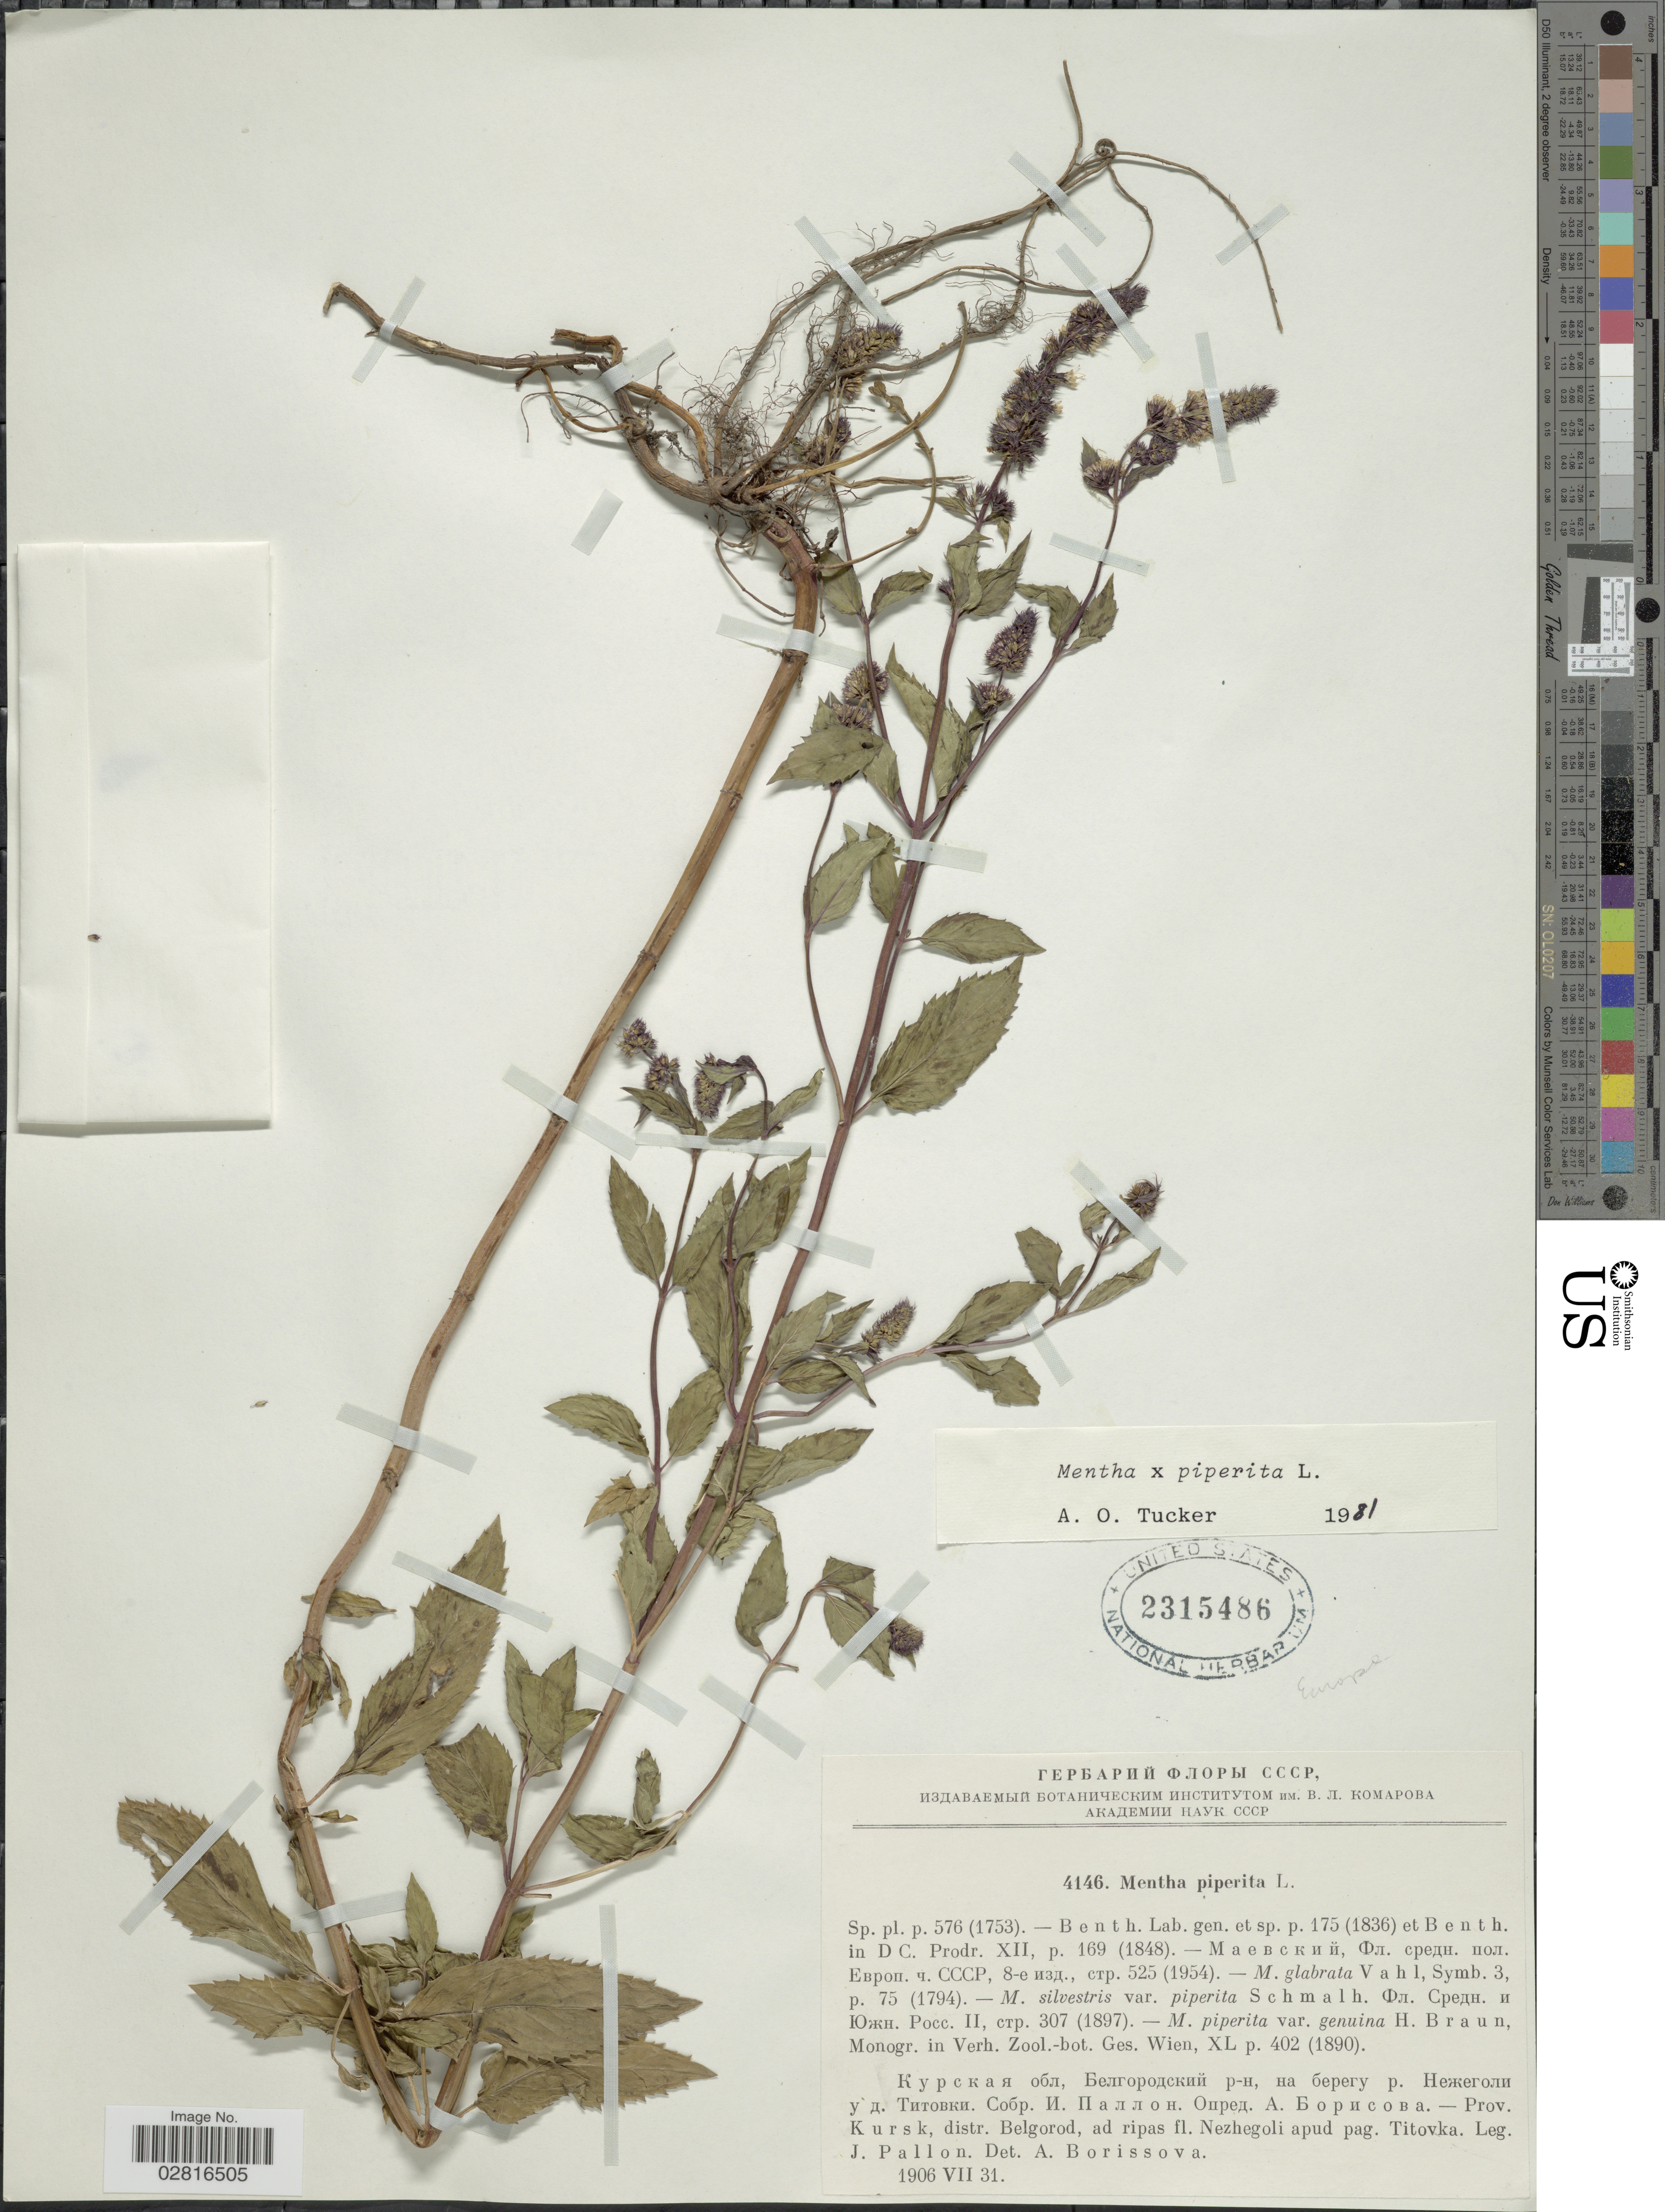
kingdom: Plantae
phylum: Tracheophyta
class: Magnoliopsida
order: Lamiales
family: Lamiaceae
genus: Mentha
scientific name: Mentha x piperita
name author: L.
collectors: F. Pallon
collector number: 4146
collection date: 1906-07-31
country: Russian Federation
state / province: Belgorod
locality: Prov. Kursk, distr. Belgorod, ad ripad fl. Nezhegoli apud pag. Titovka.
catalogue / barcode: US 2315486